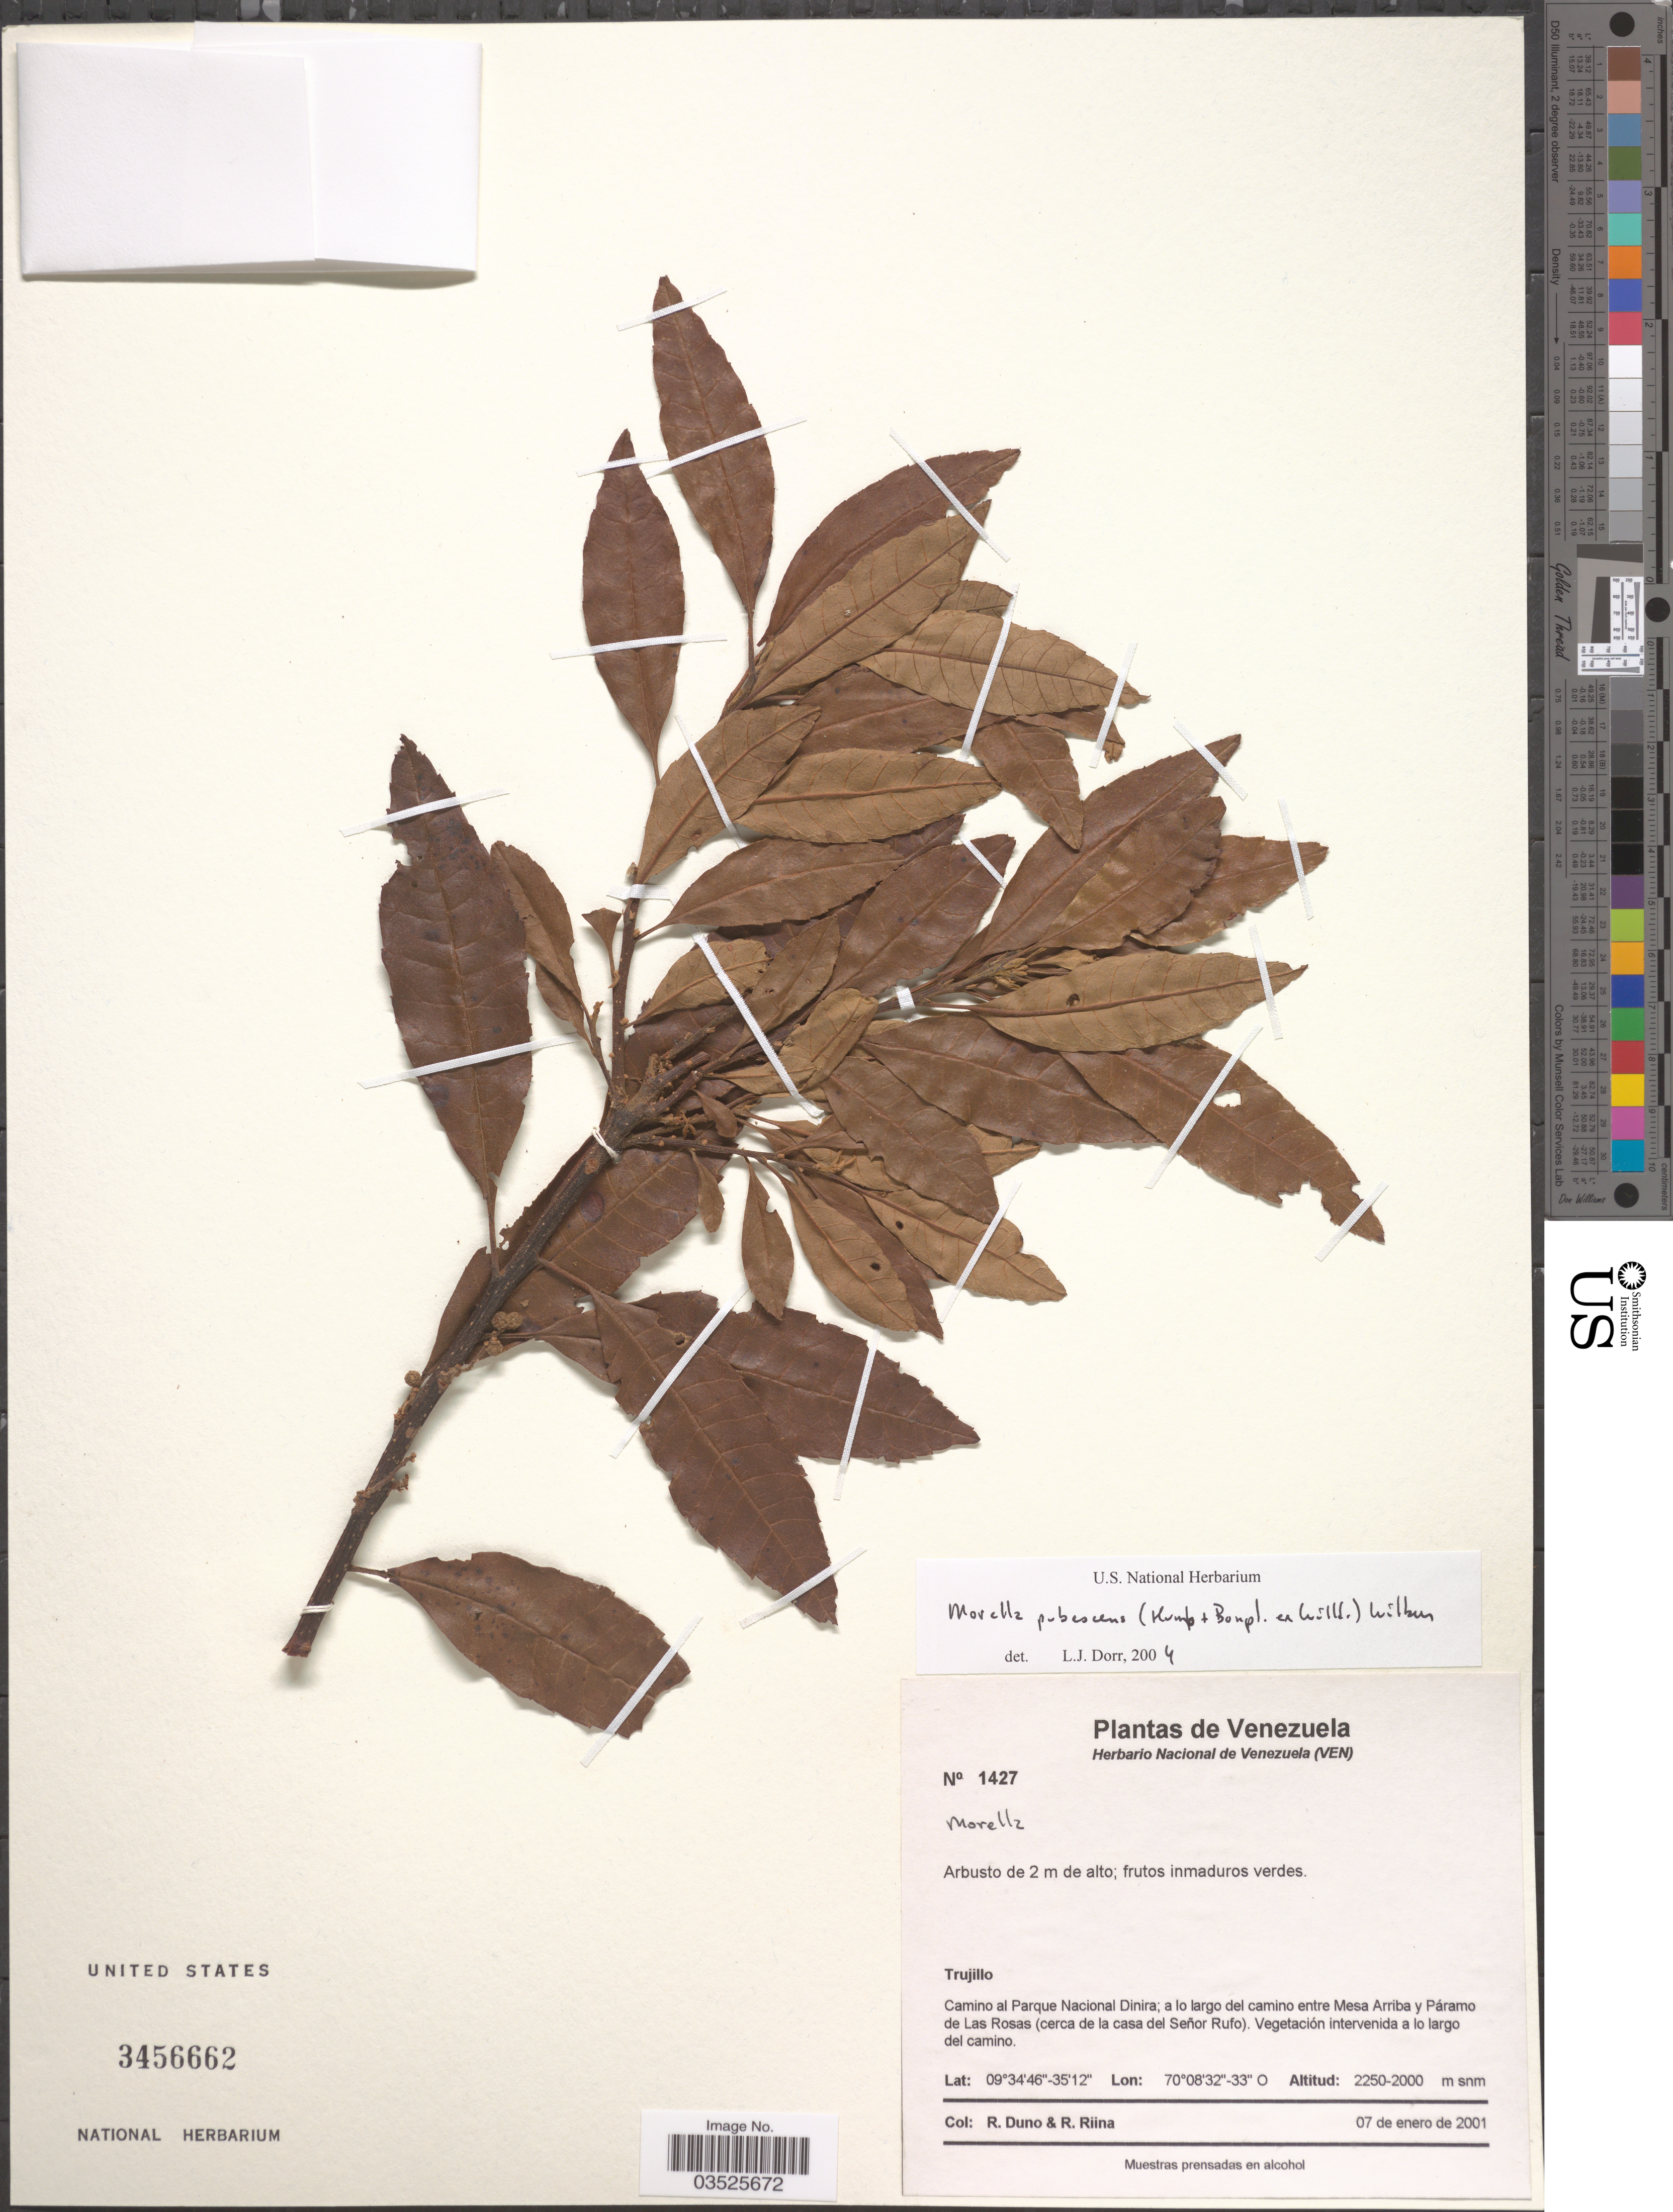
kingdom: Plantae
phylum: Tracheophyta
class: Magnoliopsida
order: Fagales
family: Myricaceae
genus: Morella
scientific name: Morella pubescens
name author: (Humb. & Bonpl. ex Willd.) Wilbur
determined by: Strong, M. T., (US), Smithsonian Institution - National Museum of Natural History (UNITED STATES)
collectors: R. Duno & R. Riina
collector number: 1427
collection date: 2001-01-07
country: Venezuela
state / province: Trujillo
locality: Camino al Parque Nacional Dinira; a lo largo del camino entre Mesa Arriba y Páramo de Las Rosas (cerca de la casa del Señor Rufo). Vegetación intervenida a lo largo del camino.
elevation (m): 2200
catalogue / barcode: US 3456662